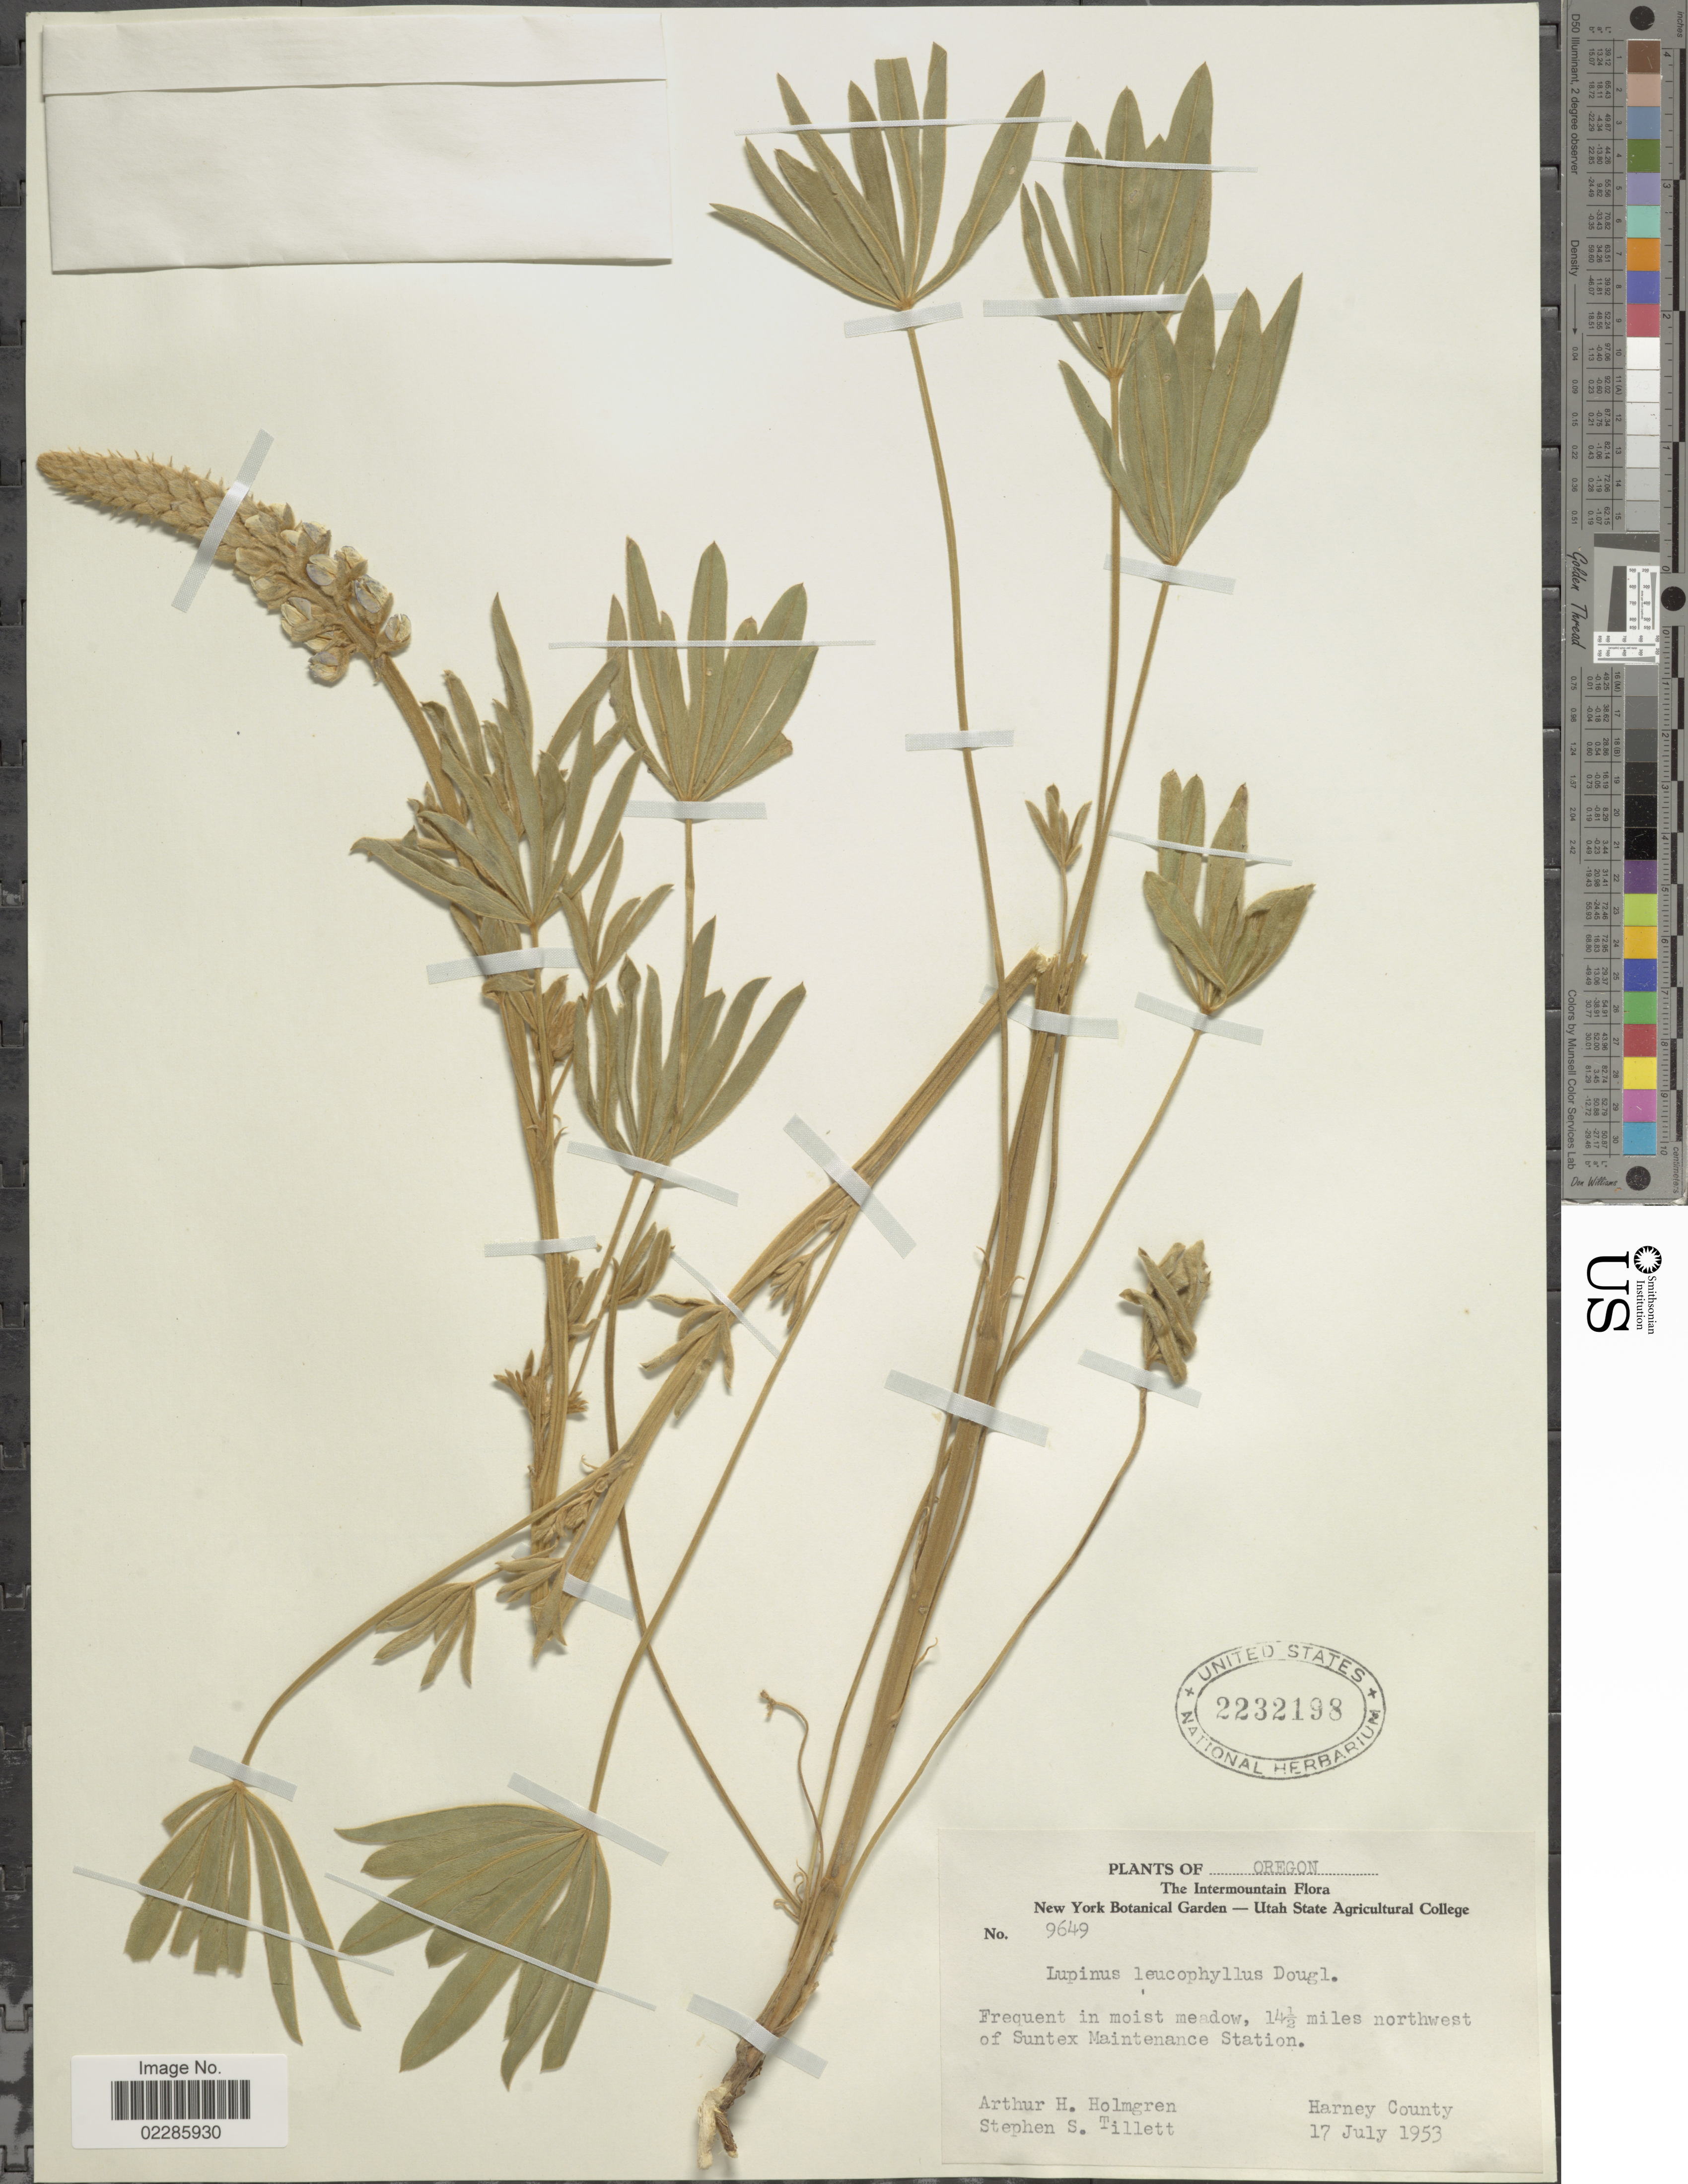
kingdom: Plantae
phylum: Tracheophyta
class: Magnoliopsida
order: Fabales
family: Fabaceae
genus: Lupinus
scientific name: Lupinus leucophyllus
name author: Douglas ex Lindl.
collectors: A. H. Holmgren & S. S. Tillett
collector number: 9649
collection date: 1953-07-17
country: United States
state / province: Oregon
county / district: Harney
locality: The Intermountain, Frequent in moist meadow, 14½ miles northwest of Suntex Maintenance Station, Harney County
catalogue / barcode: US 2232198